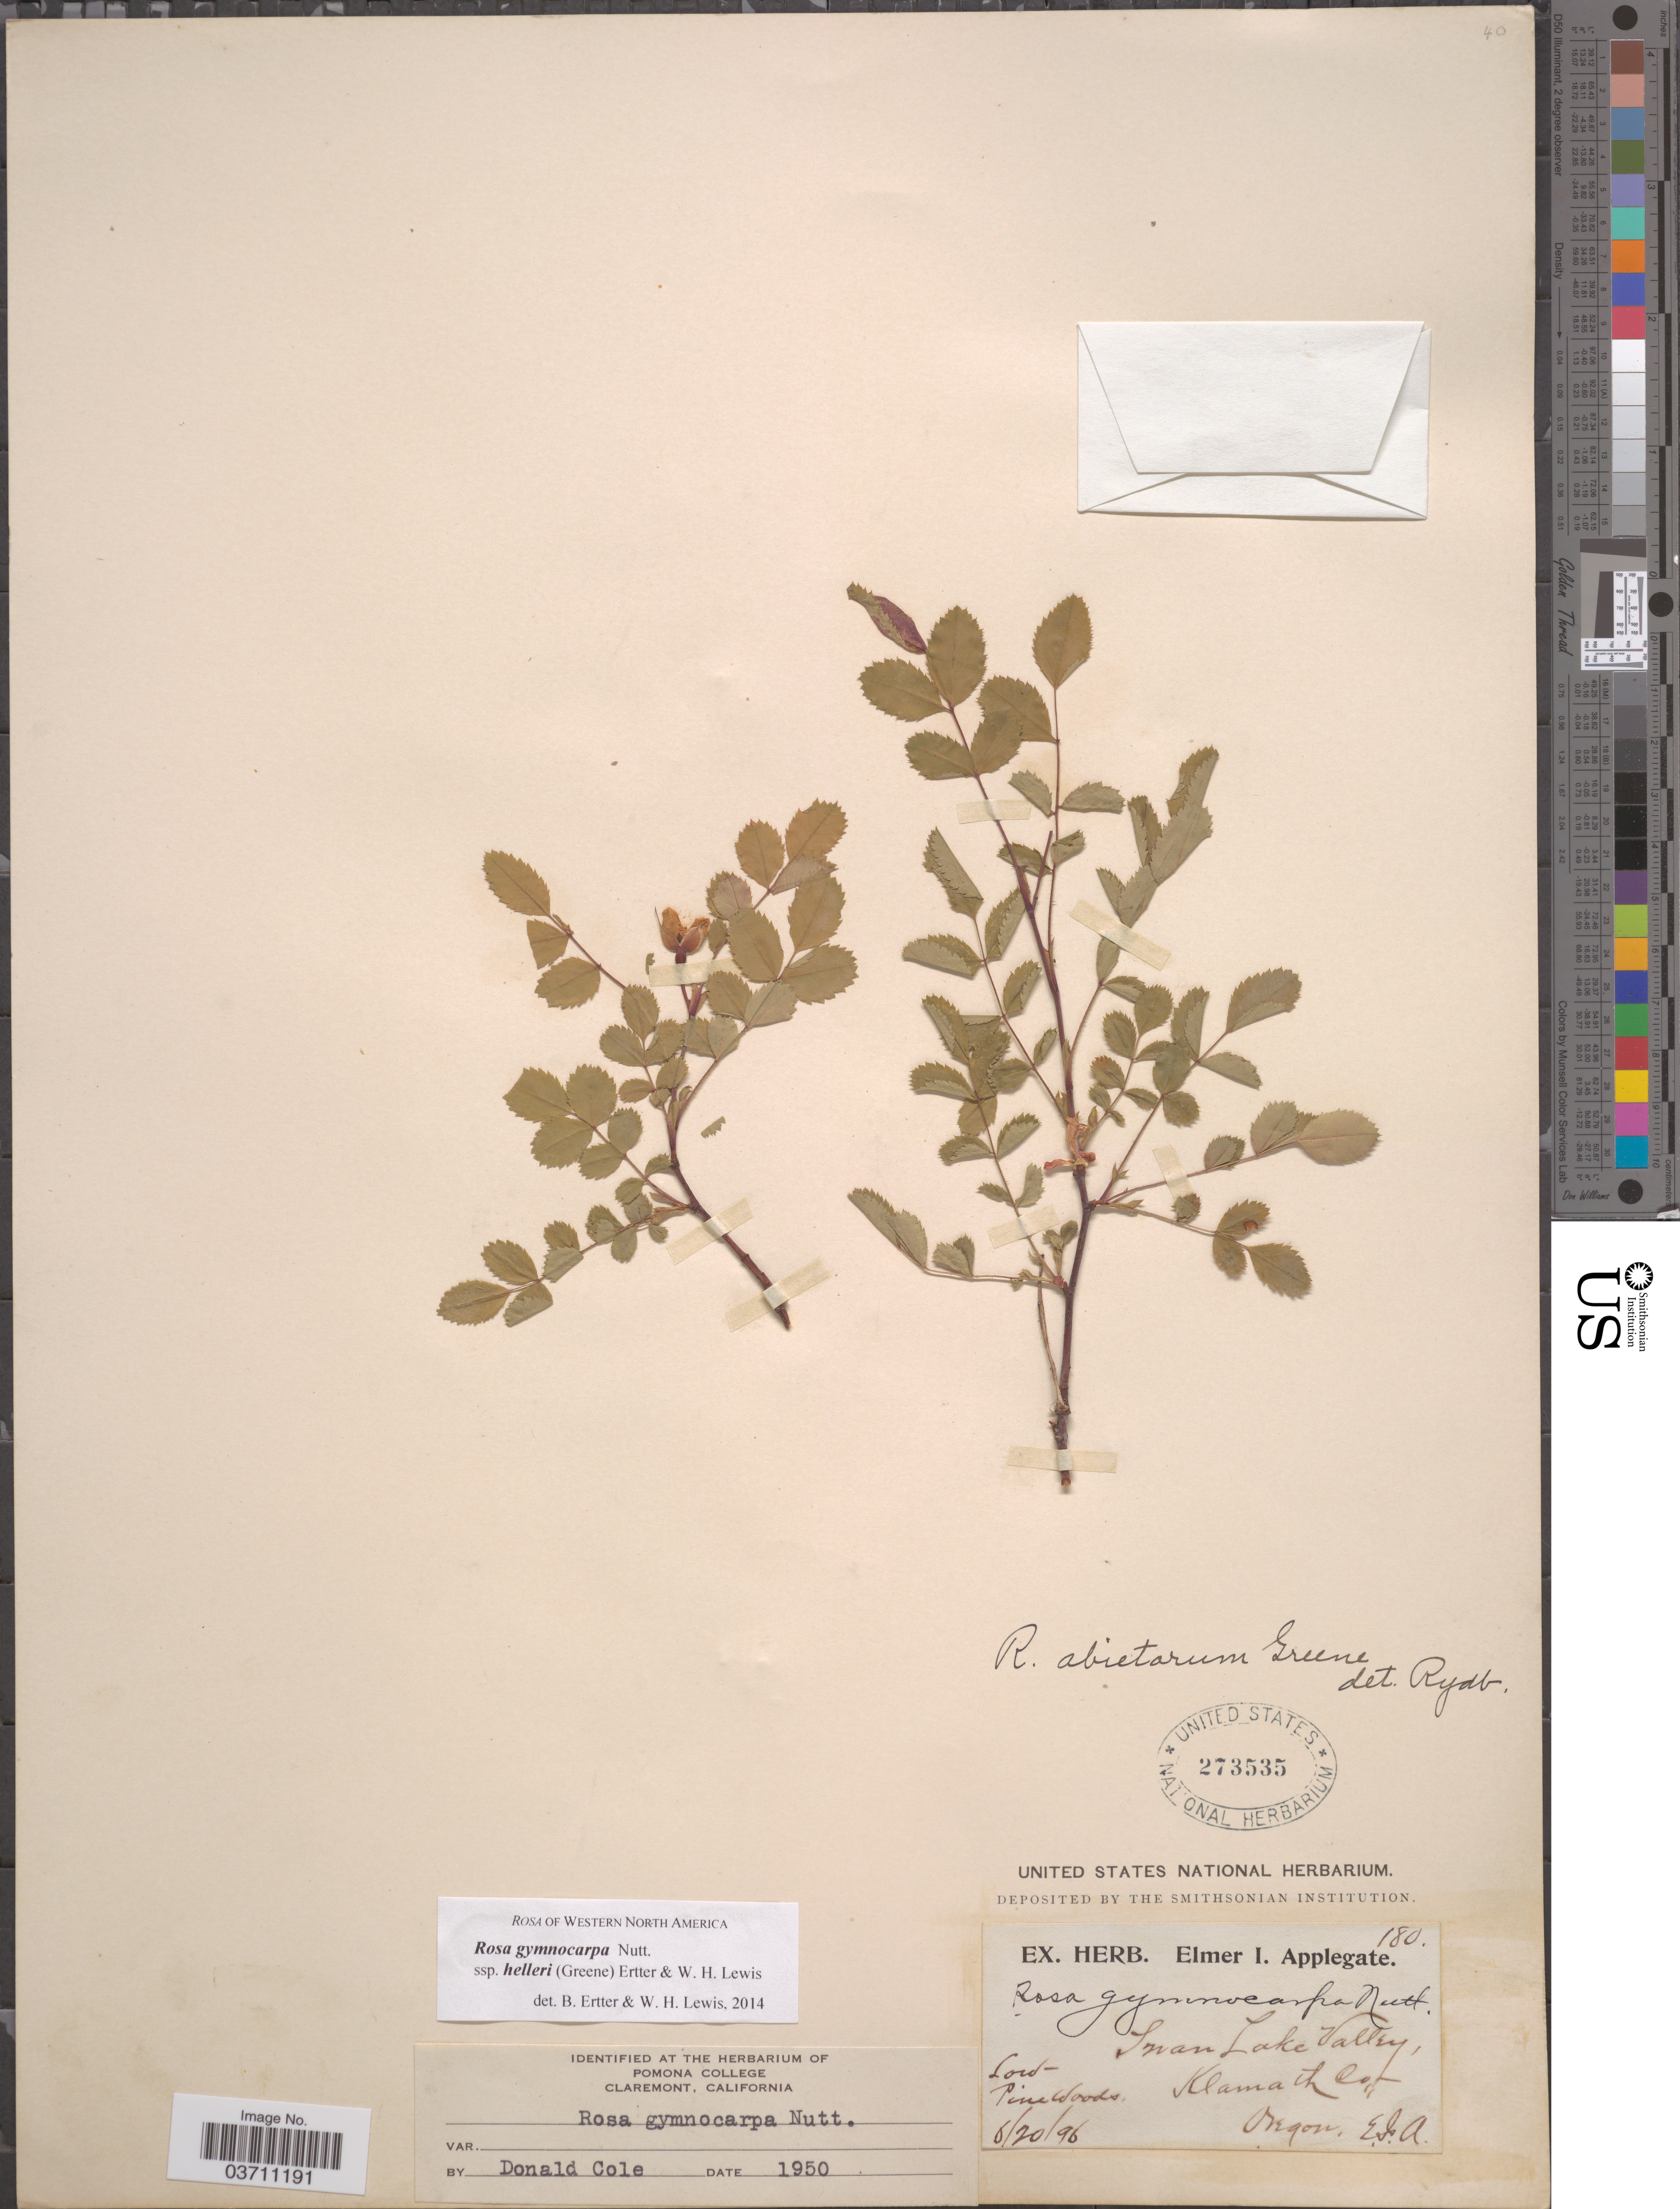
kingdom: Plantae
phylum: Tracheophyta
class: Magnoliopsida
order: Rosales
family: Rosaceae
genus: Rosa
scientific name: Rosa gymnocarpa subsp. helleri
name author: (Greene) Ertter & W.H. Lewis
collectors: E. I. Applegate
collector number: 180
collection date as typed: Transcribed d/m/y: 20/6/96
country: United States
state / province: Oregon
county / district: Klamath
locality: Swan Lake Valley, Klamath Co.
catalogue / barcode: US 273535